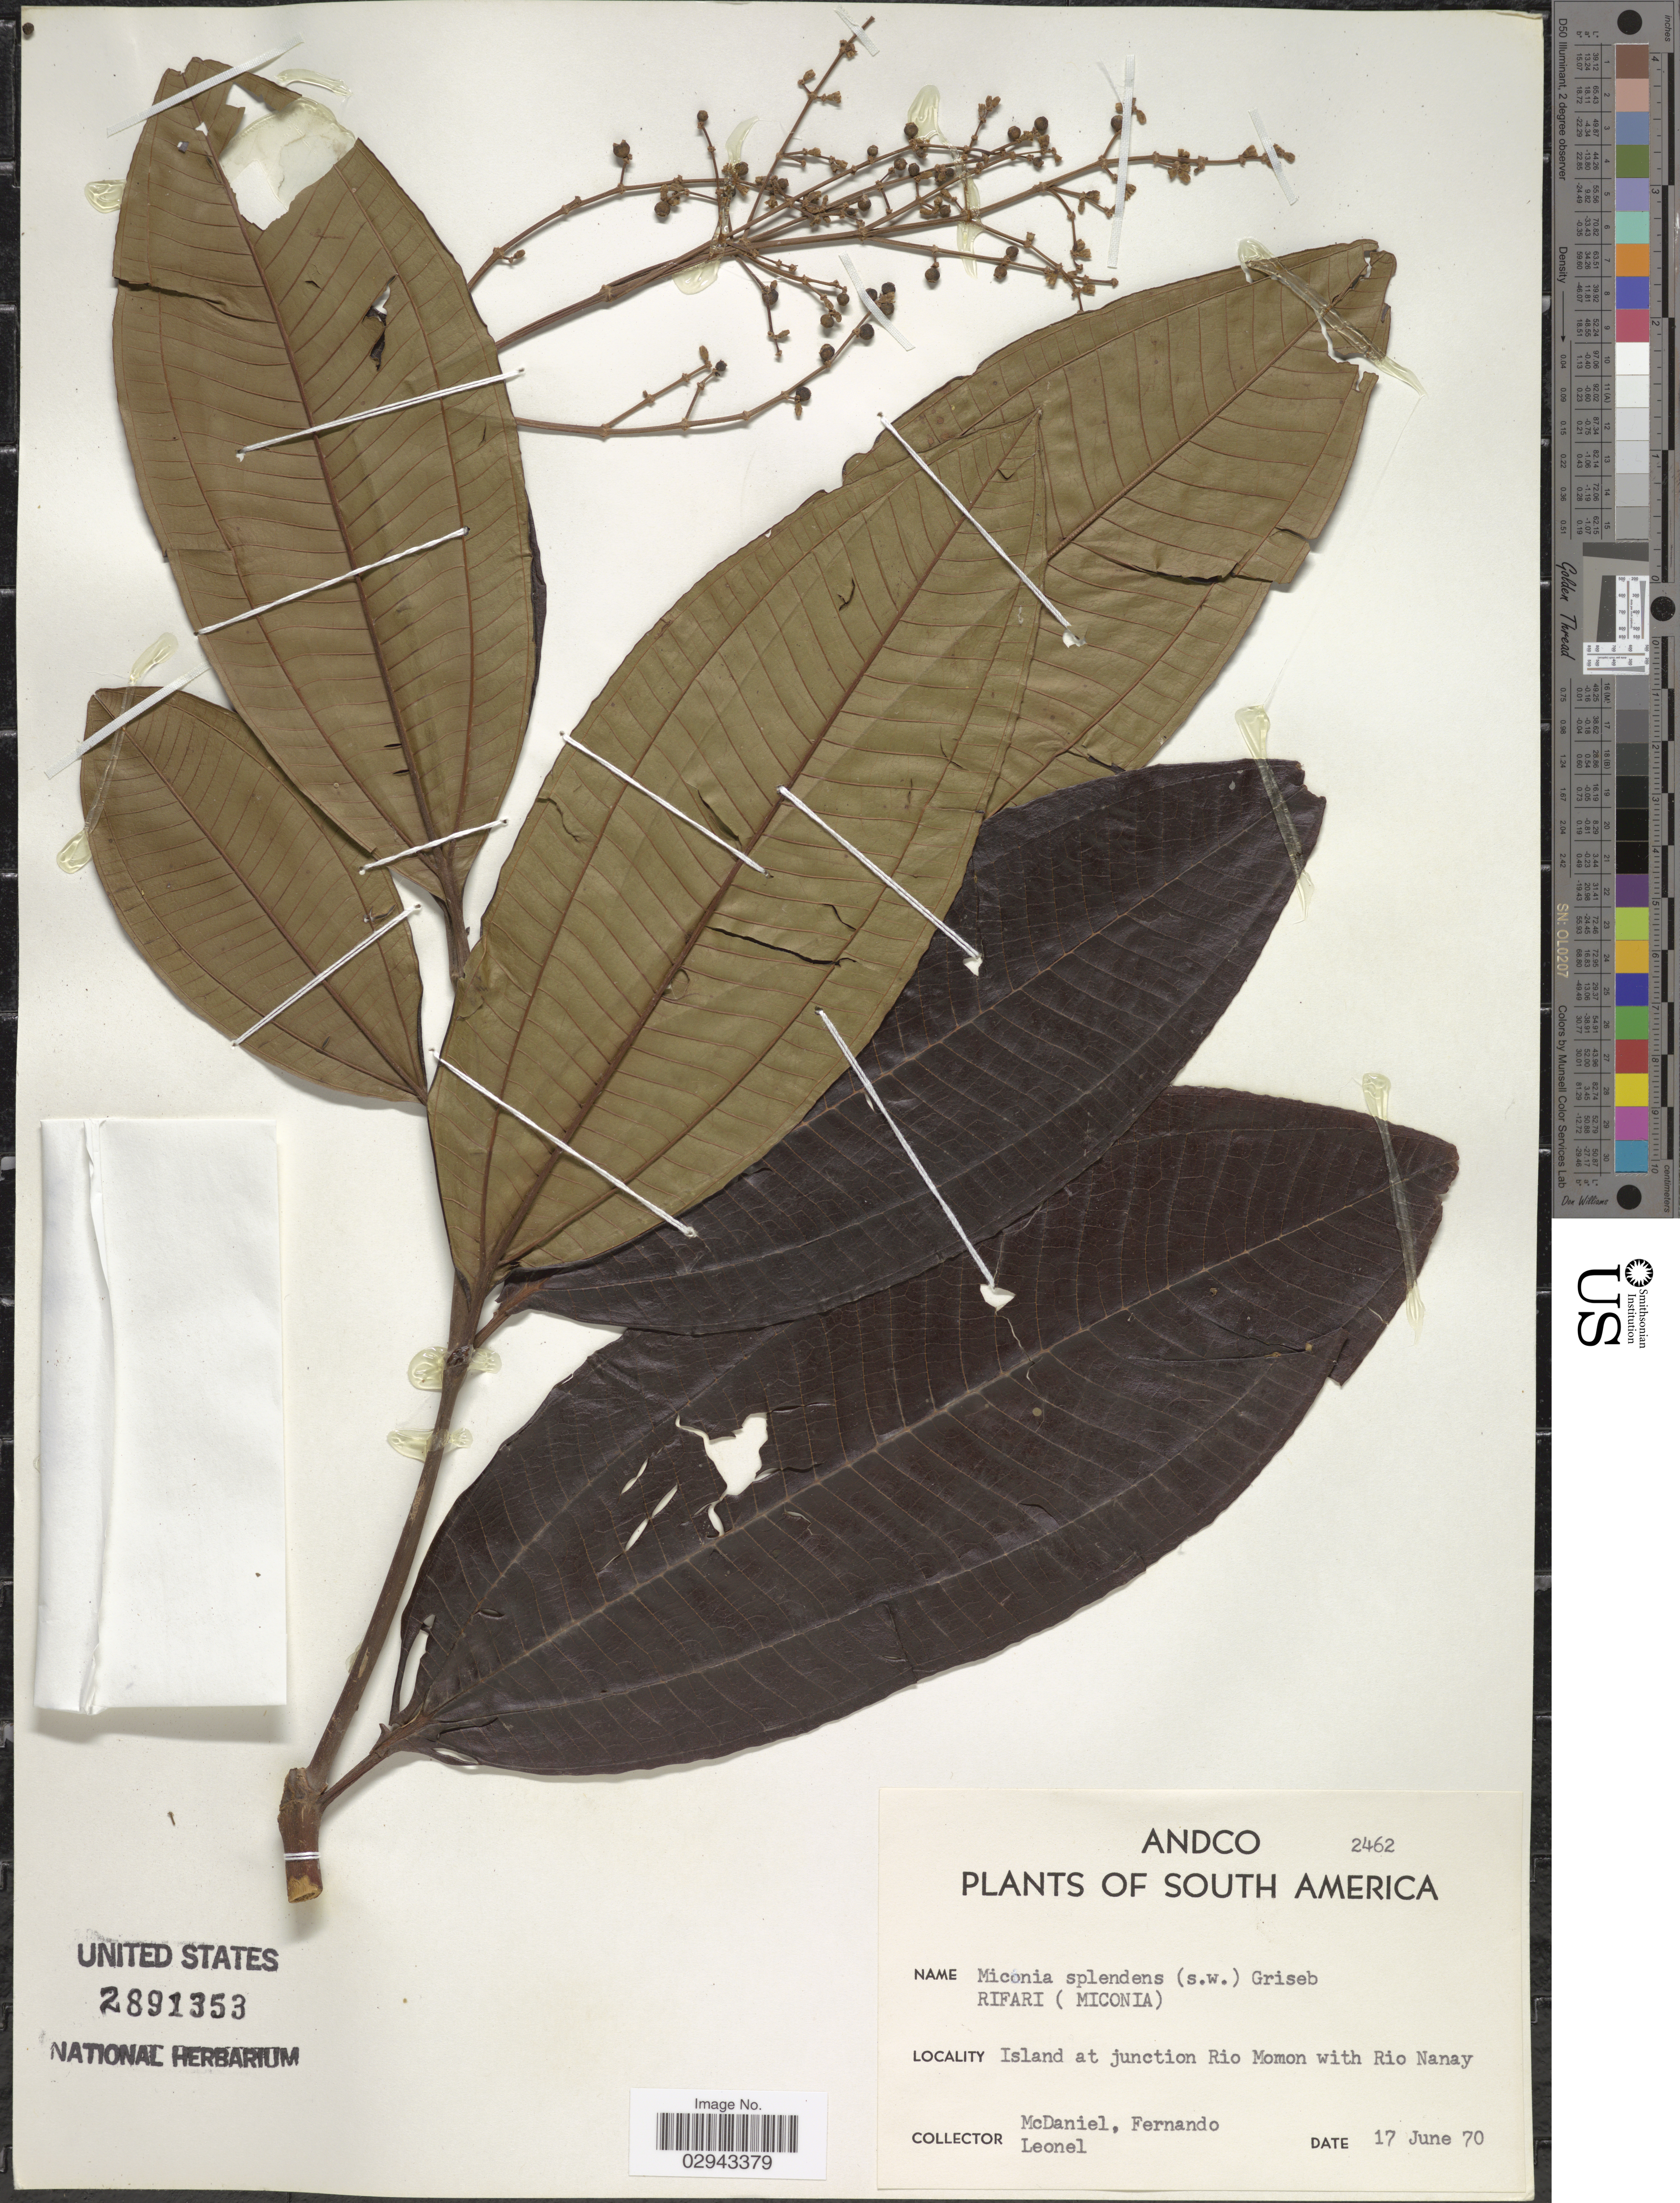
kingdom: Plantae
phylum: Tracheophyta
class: Magnoliopsida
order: Myrtales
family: Melastomataceae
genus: Miconia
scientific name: Miconia splendens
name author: (Sw.) Griseb.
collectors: -- McDaniel, -- Fernando & -- Leonel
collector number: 2462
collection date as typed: Transcribed d/m/y: 17/6/70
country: Peru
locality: South America. Island at junction Rio Momon with Rio Nanay.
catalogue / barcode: US 2891353